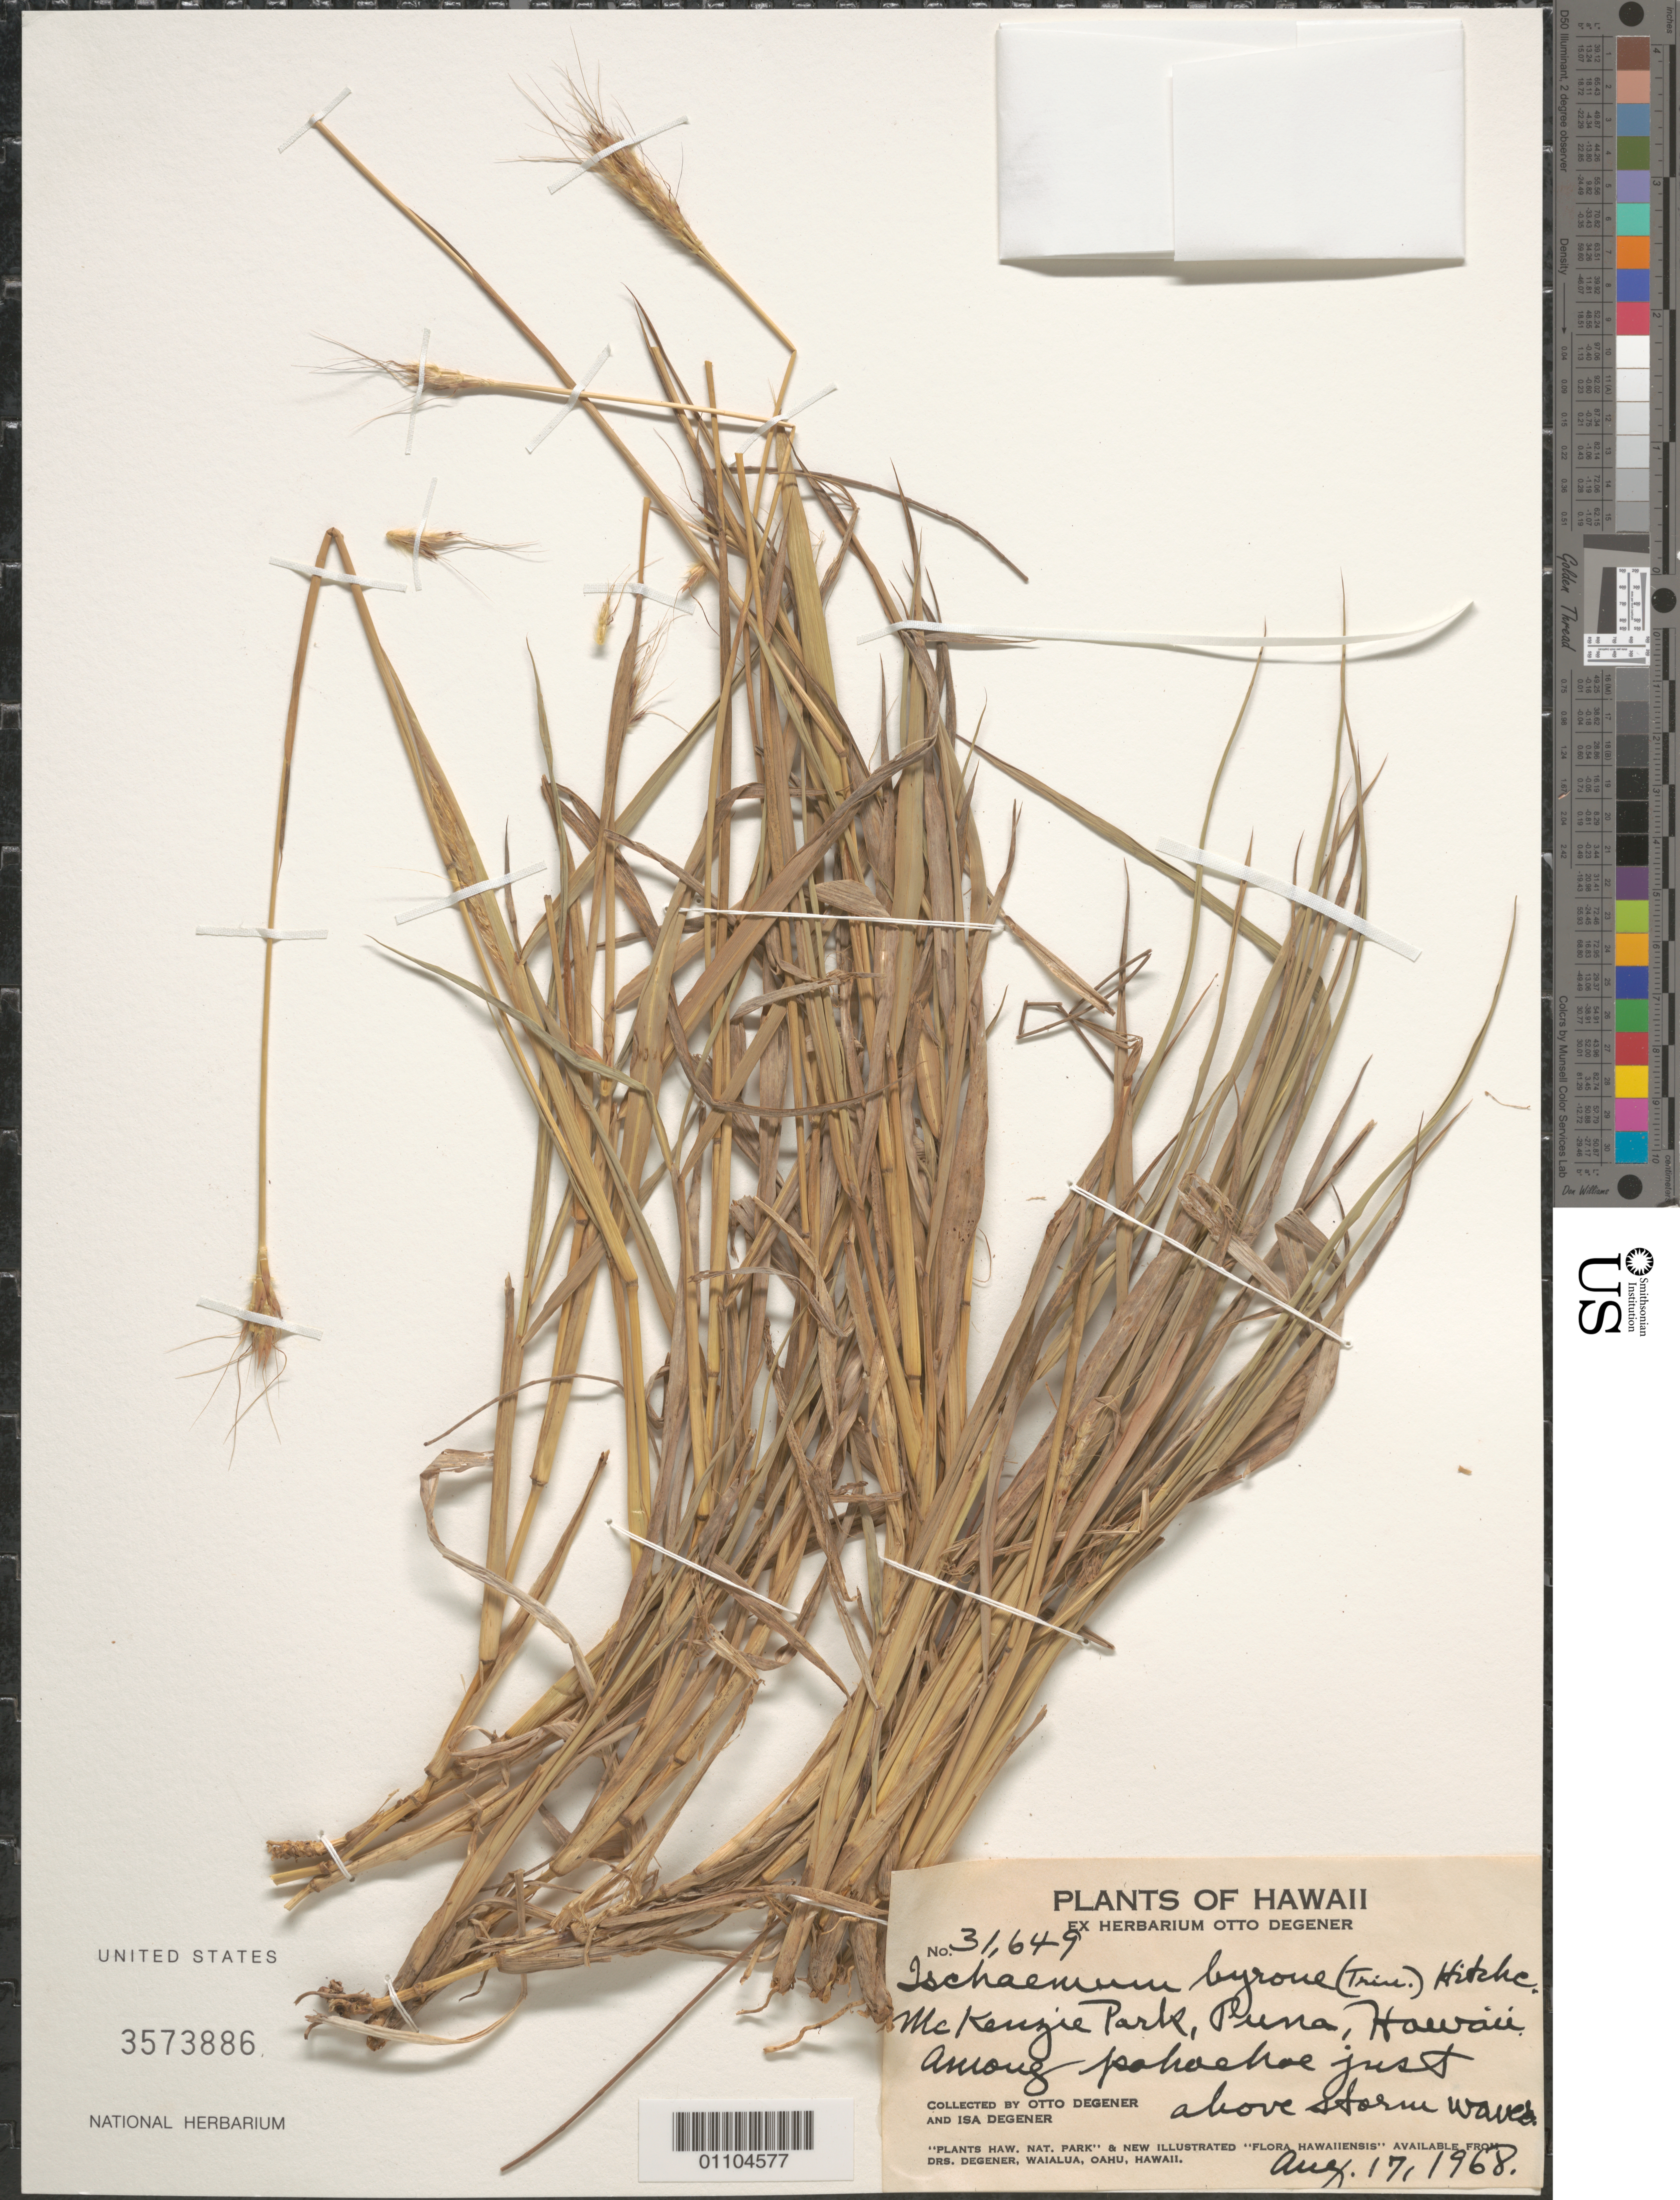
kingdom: Plantae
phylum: Tracheophyta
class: Liliopsida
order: Poales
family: Poaceae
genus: Ischaemum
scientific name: Ischaemum byrone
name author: (Trin.) Hitchc.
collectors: O. Degener & I. Degener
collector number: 31649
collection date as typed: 17 Aug 1968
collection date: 1968-08-17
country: United States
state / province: Hawaii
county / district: Hawaii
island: Hawaii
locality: McKenzie Park, Puna.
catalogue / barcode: US 3573886